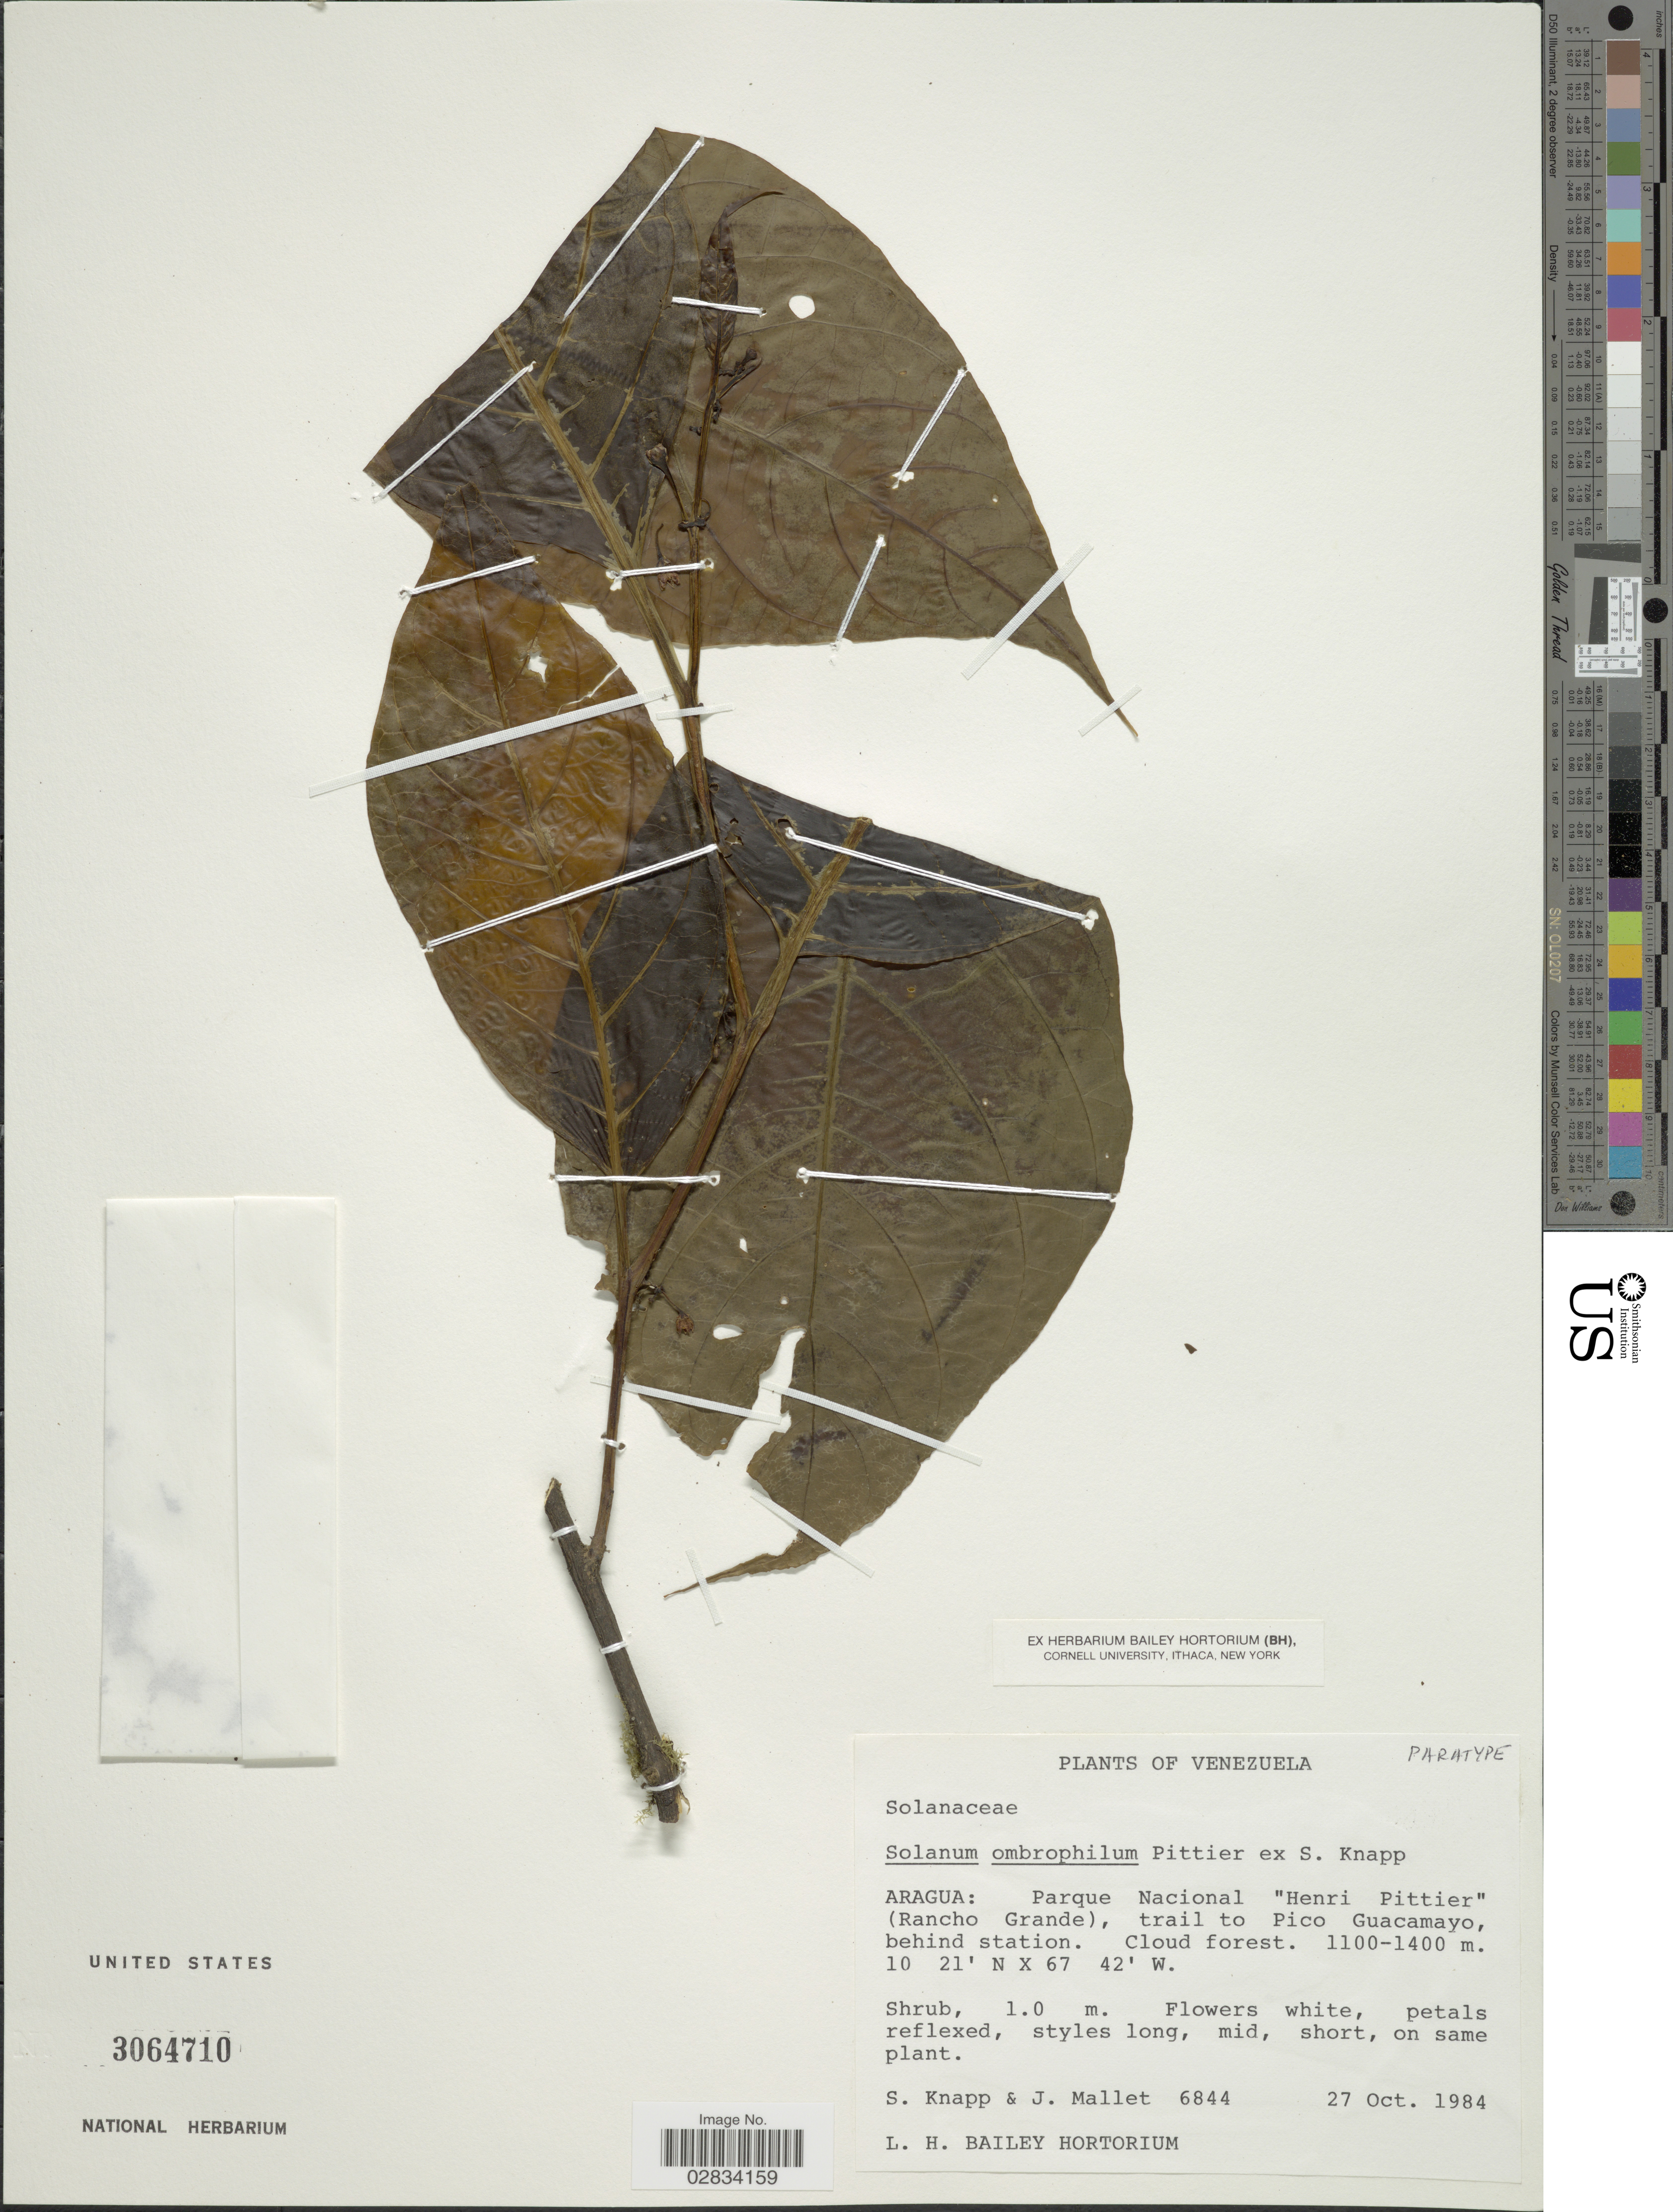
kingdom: Plantae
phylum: Tracheophyta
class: Magnoliopsida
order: Solanales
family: Solanaceae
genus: Solanum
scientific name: Solanum ombrophilum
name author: Pittier ex S. Knapp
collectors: S. Knapp & J. Mallet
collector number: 6844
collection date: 1984-10-27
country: Venezuela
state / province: Aragua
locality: Parque Nacional 'Henri Pittier' (Rancho Grande), trail to Pico Guacamayo, behind station.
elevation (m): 1100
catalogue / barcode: US 3064710